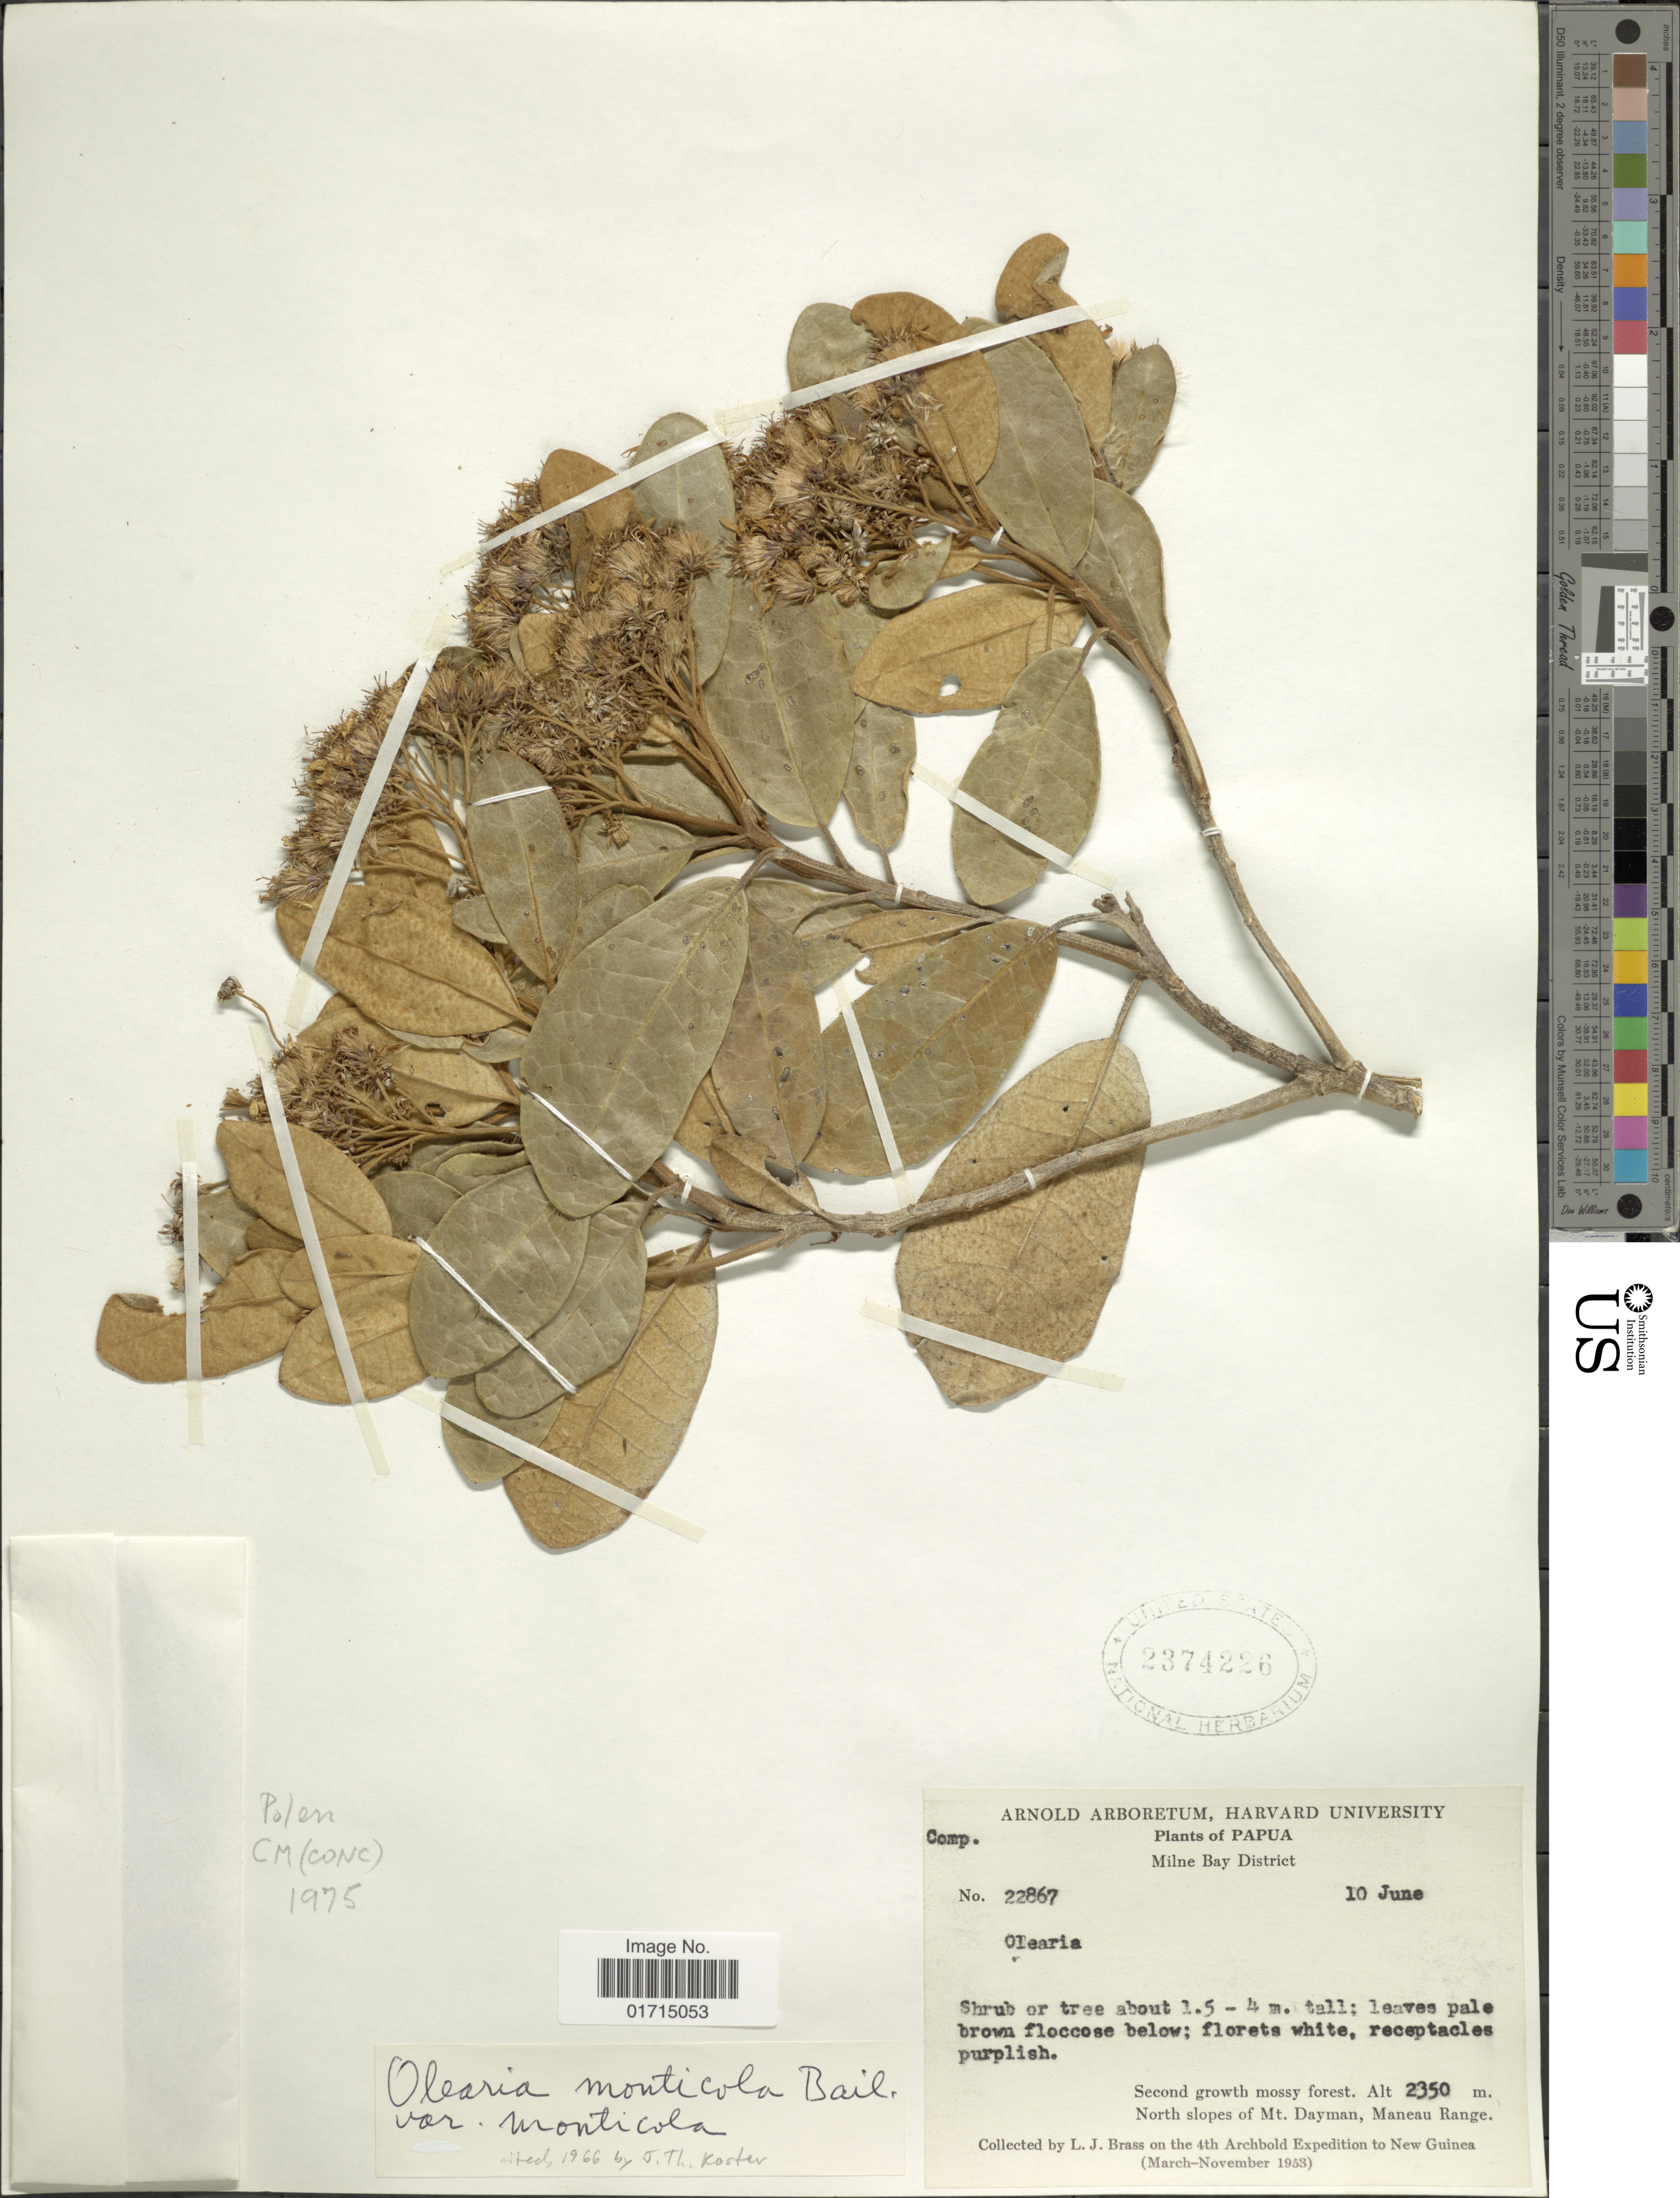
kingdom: Plantae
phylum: Tracheophyta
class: Magnoliopsida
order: Asterales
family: Asteraceae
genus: Olearia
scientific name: Olearia monticola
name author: F.M. Bailey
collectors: L. J. Brass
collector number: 22867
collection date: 1953-06-10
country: Papua New Guinea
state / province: Milne Bay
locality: Papua. Milne Bay District. North slopes of Mt. Dayman, Maeau Range.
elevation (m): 2350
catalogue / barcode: US 2374226